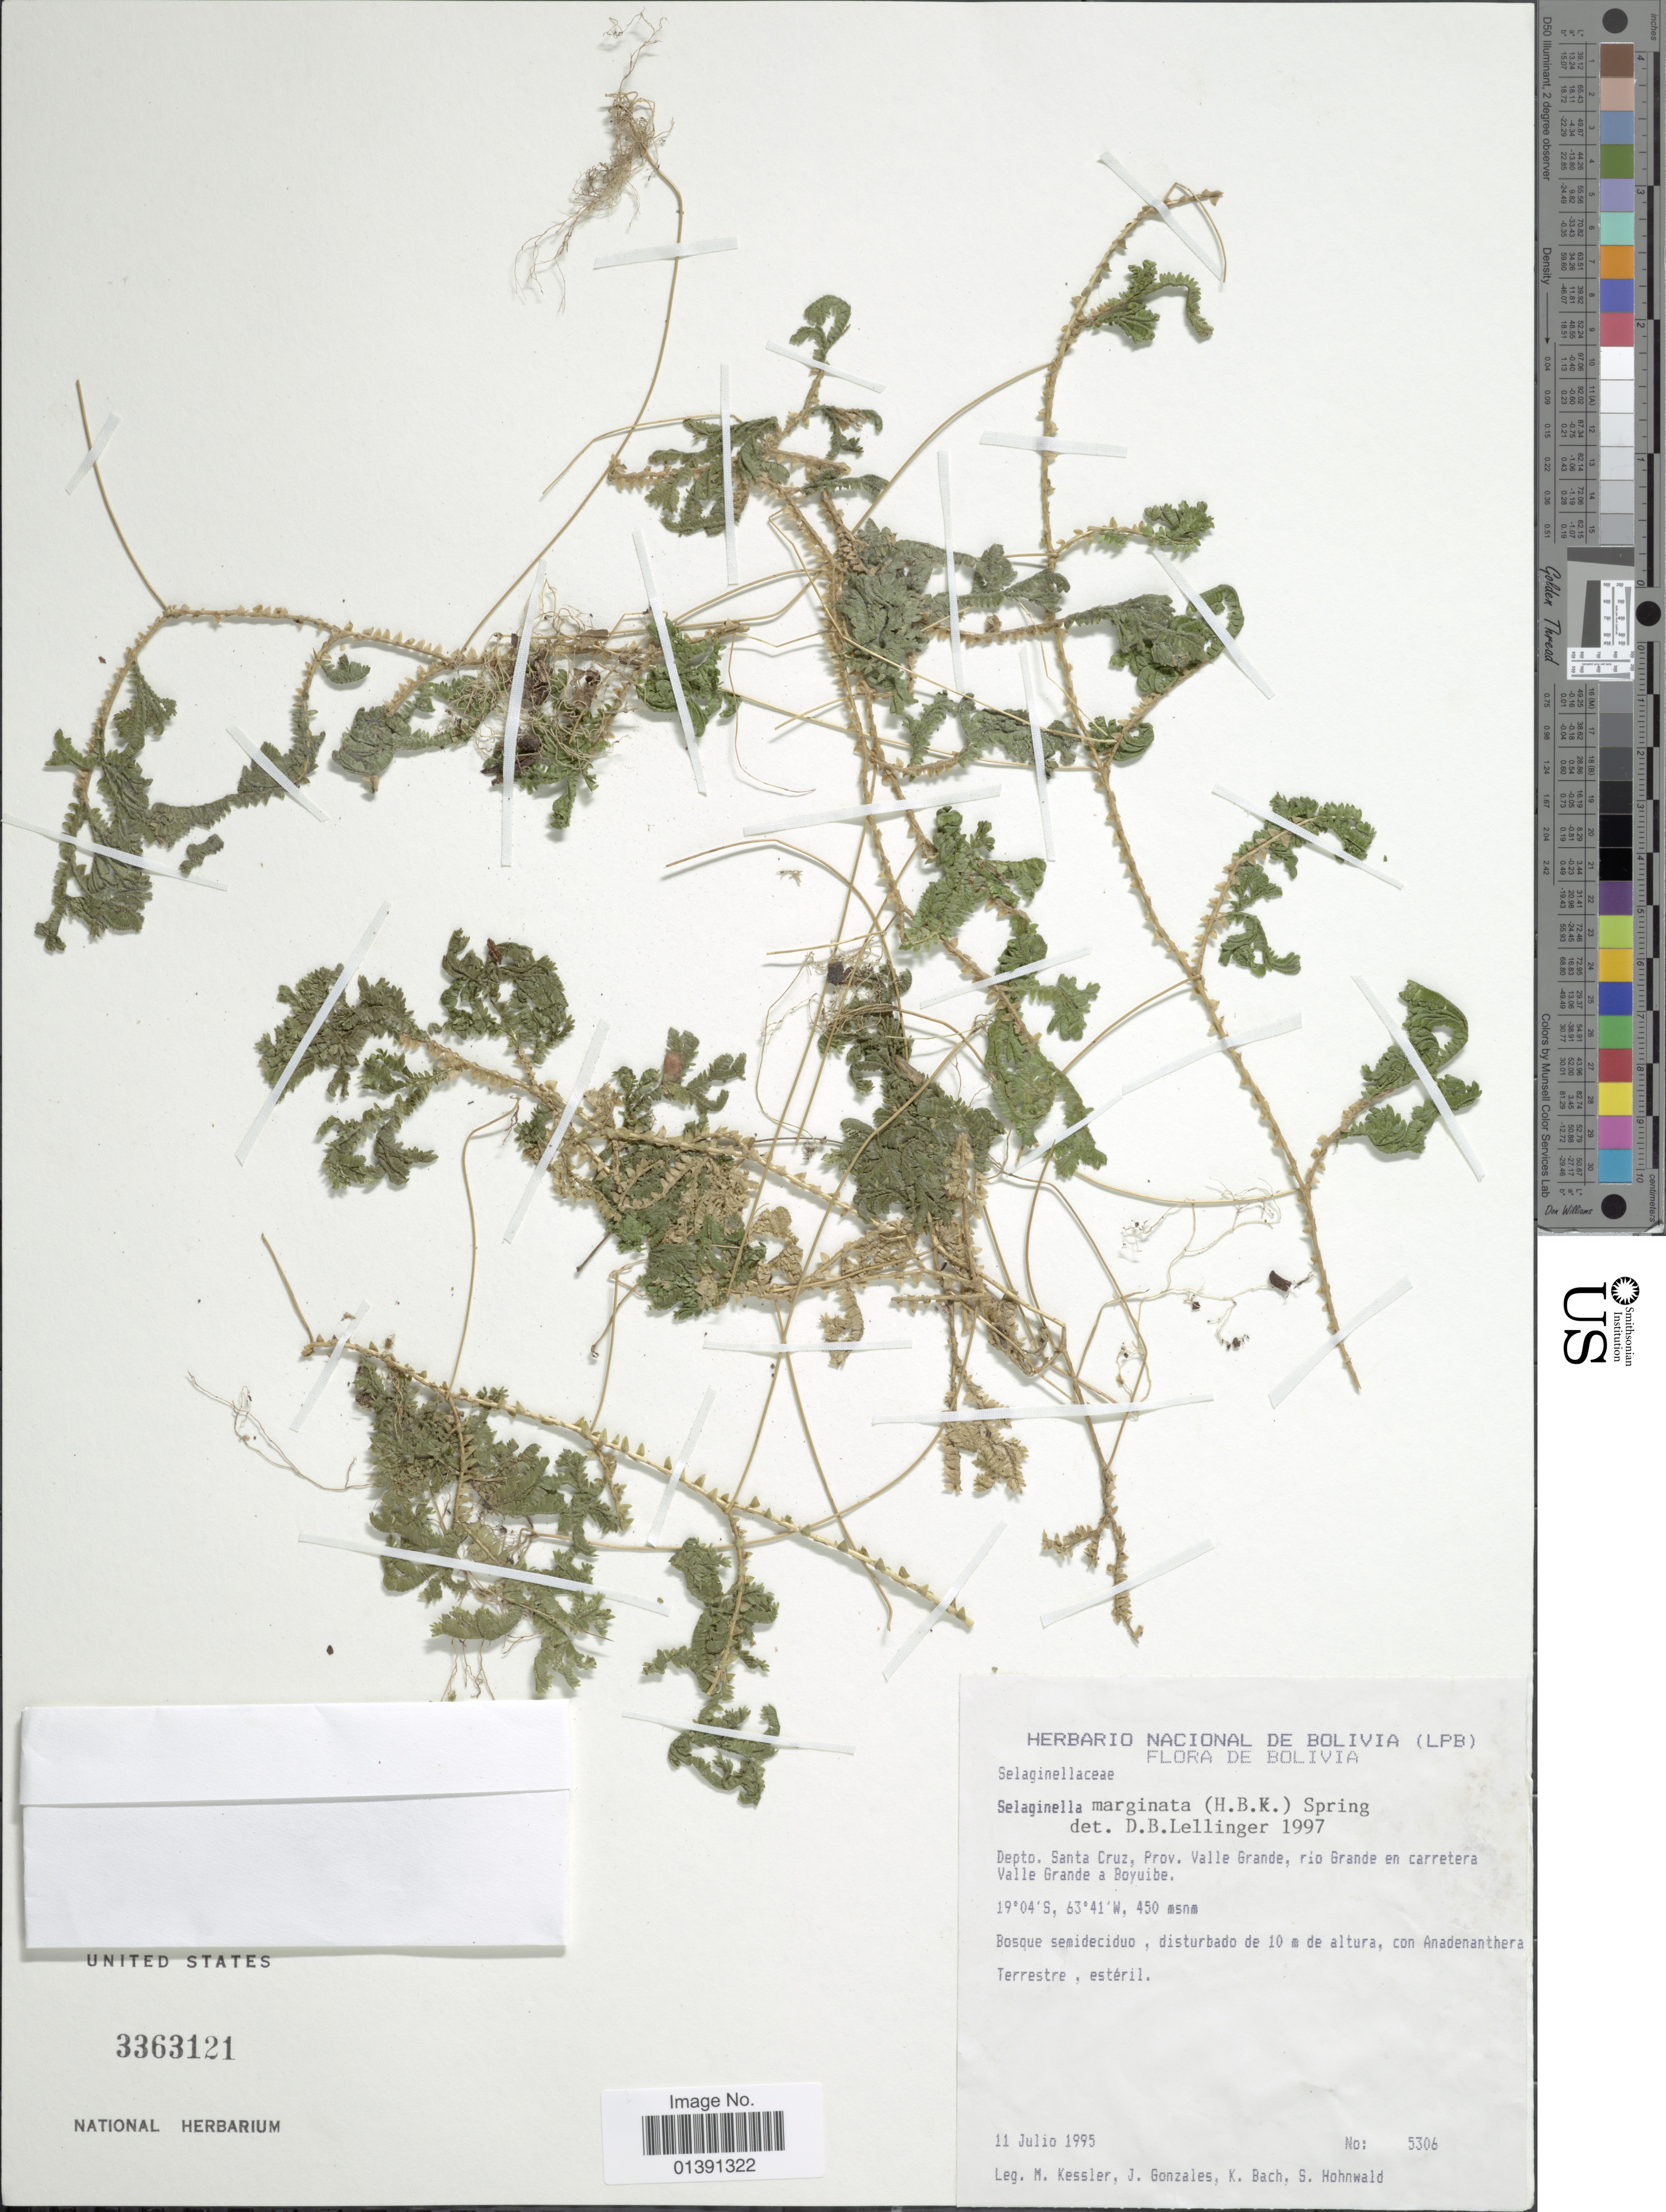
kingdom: Plantae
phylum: Tracheophyta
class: Lycopodiopsida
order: Selaginellales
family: Selaginellaceae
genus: Selaginella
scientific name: Selaginella marginata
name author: (Humb. & Bonpl.) Spring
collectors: M. Kessler, J. Gonzales, K. Bach & S. Hohnwald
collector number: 5306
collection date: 1995-07-11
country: Bolivia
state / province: Santa Cruz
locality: Prov. Valle Grande, rio Grande en carretera Valle Grande a Boyuibe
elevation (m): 450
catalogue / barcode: US 3363121